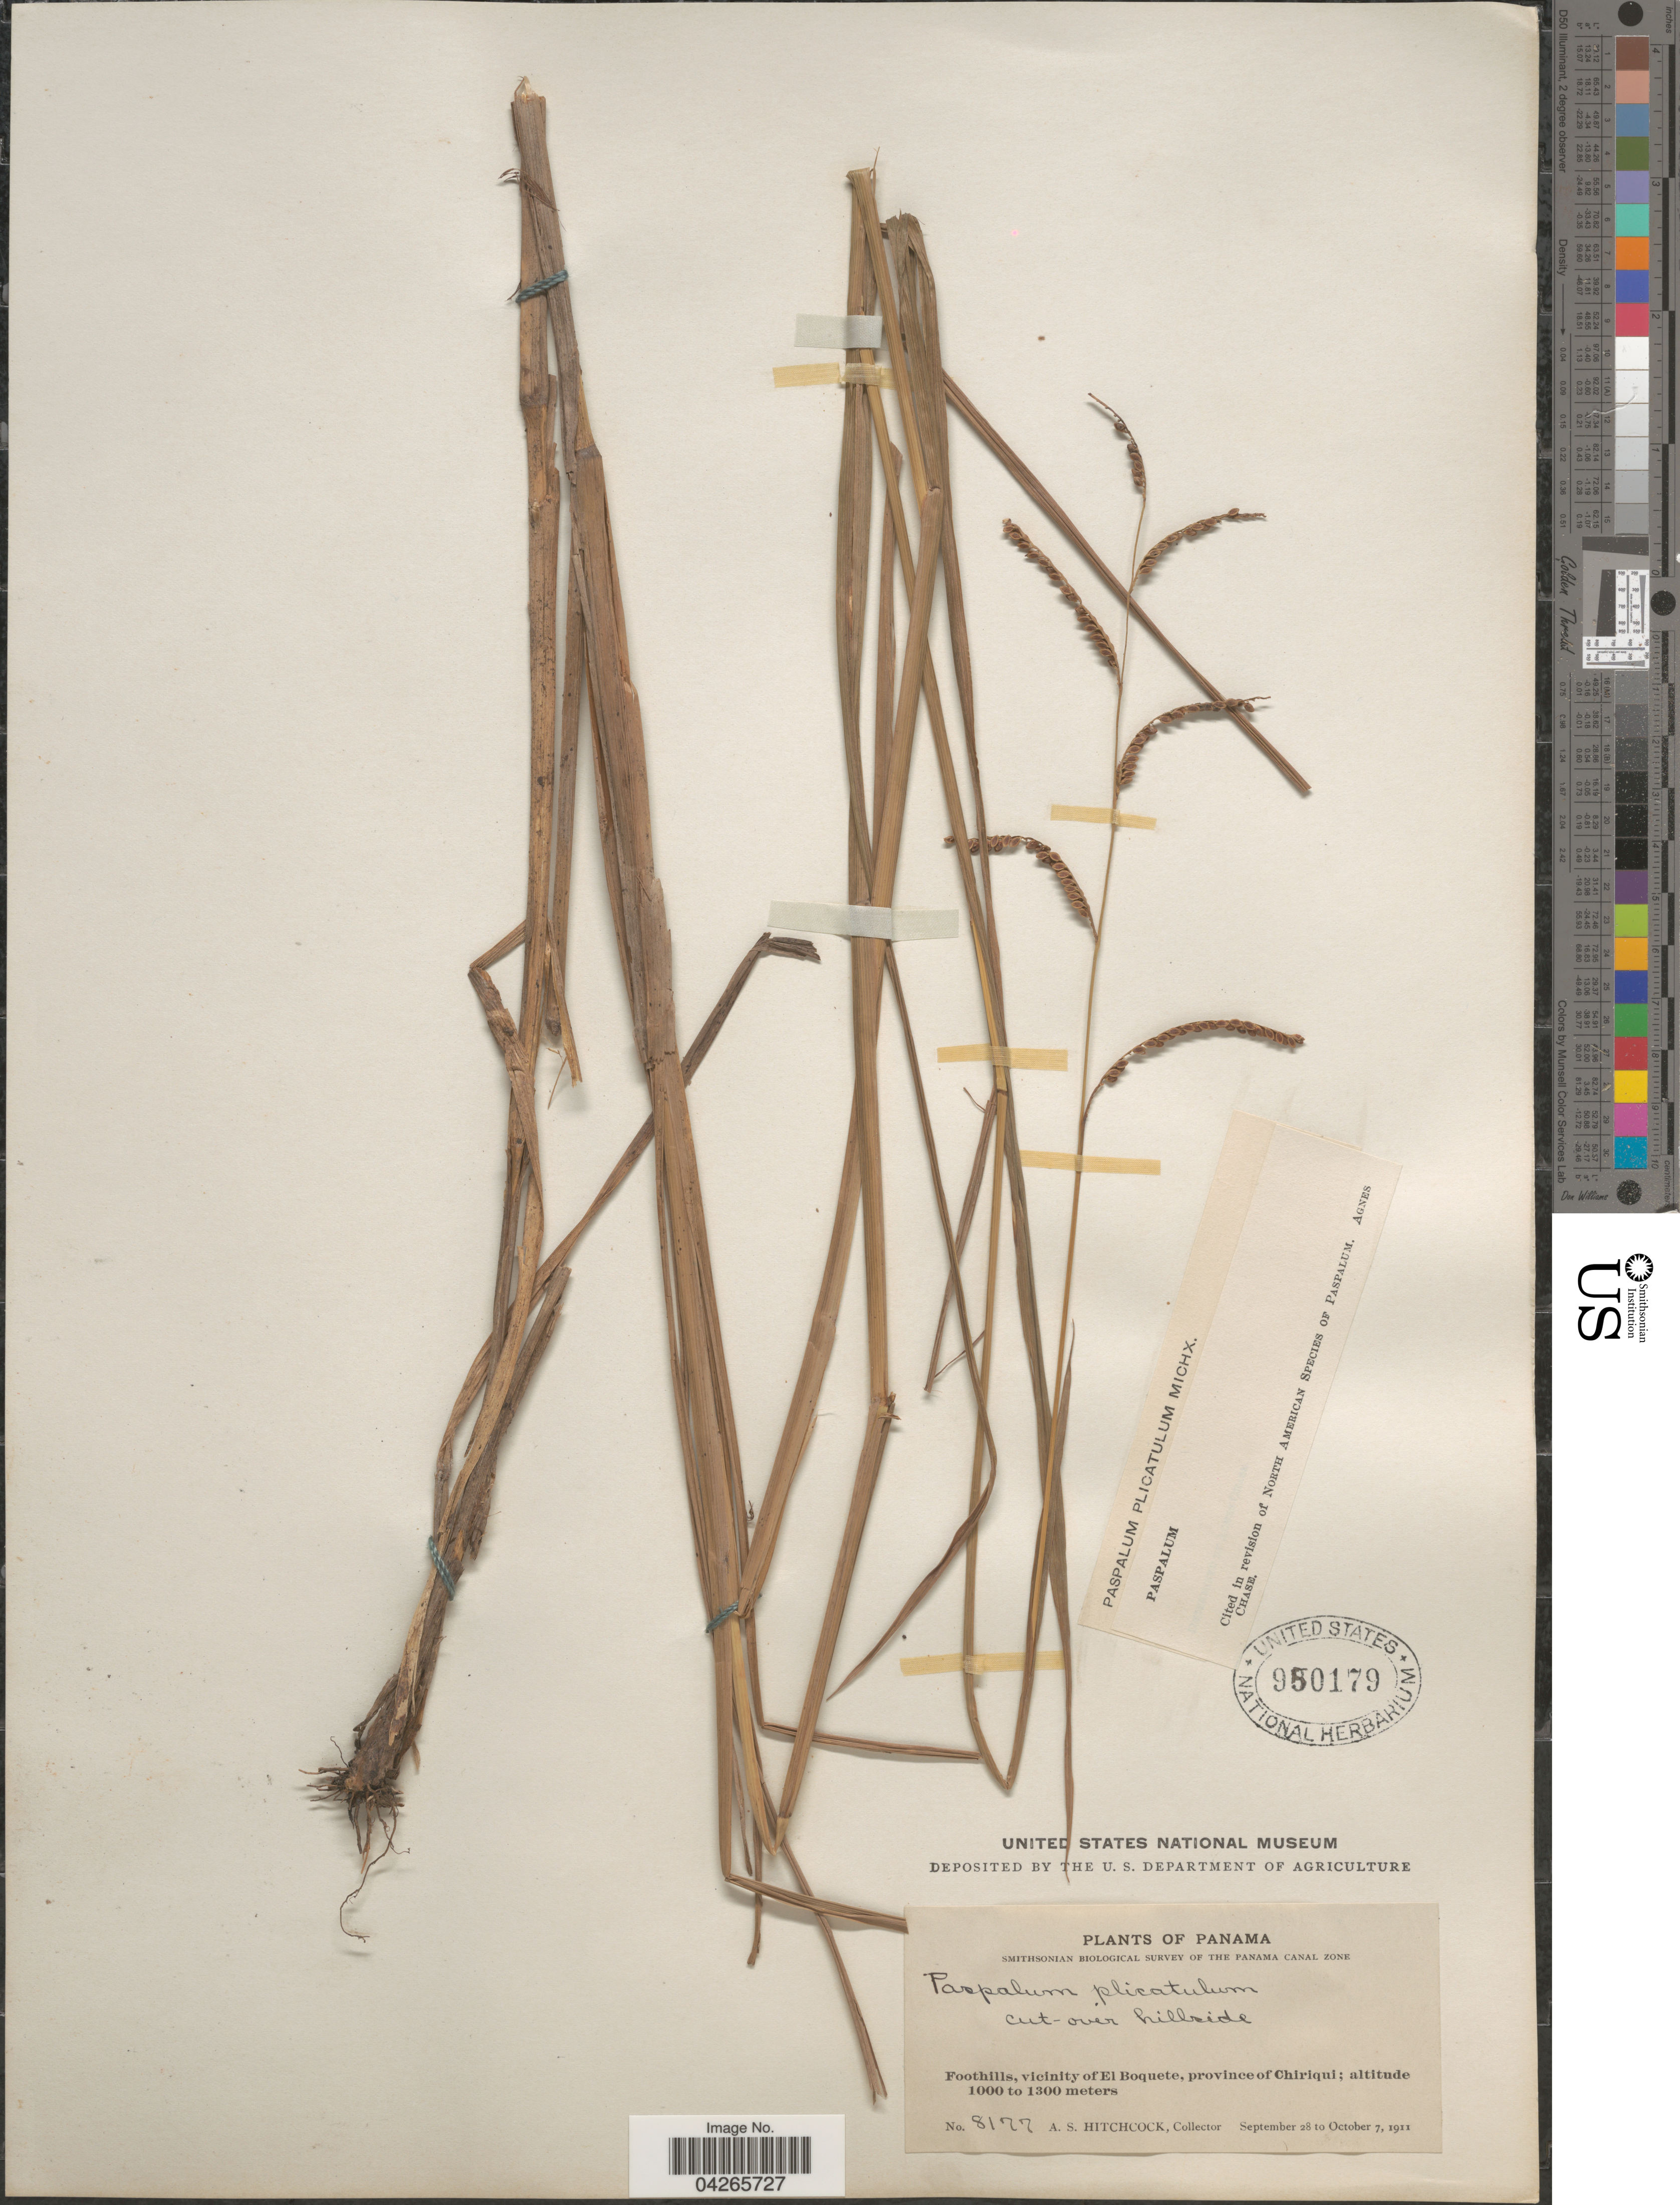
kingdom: Plantae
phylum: Tracheophyta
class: Liliopsida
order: Poales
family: Poaceae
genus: Paspalum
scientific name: Paspalum plicatulum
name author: Michx.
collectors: A. S. Hitchcock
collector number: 8177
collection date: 1911-09-28/1911-10-07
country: Panama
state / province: Chiriqui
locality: Smithsonian Biological Survey of the Panama Canal Zone. Cut-over hillside. Foothills, vicinity of El Boquete.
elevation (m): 1000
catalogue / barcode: US 950179